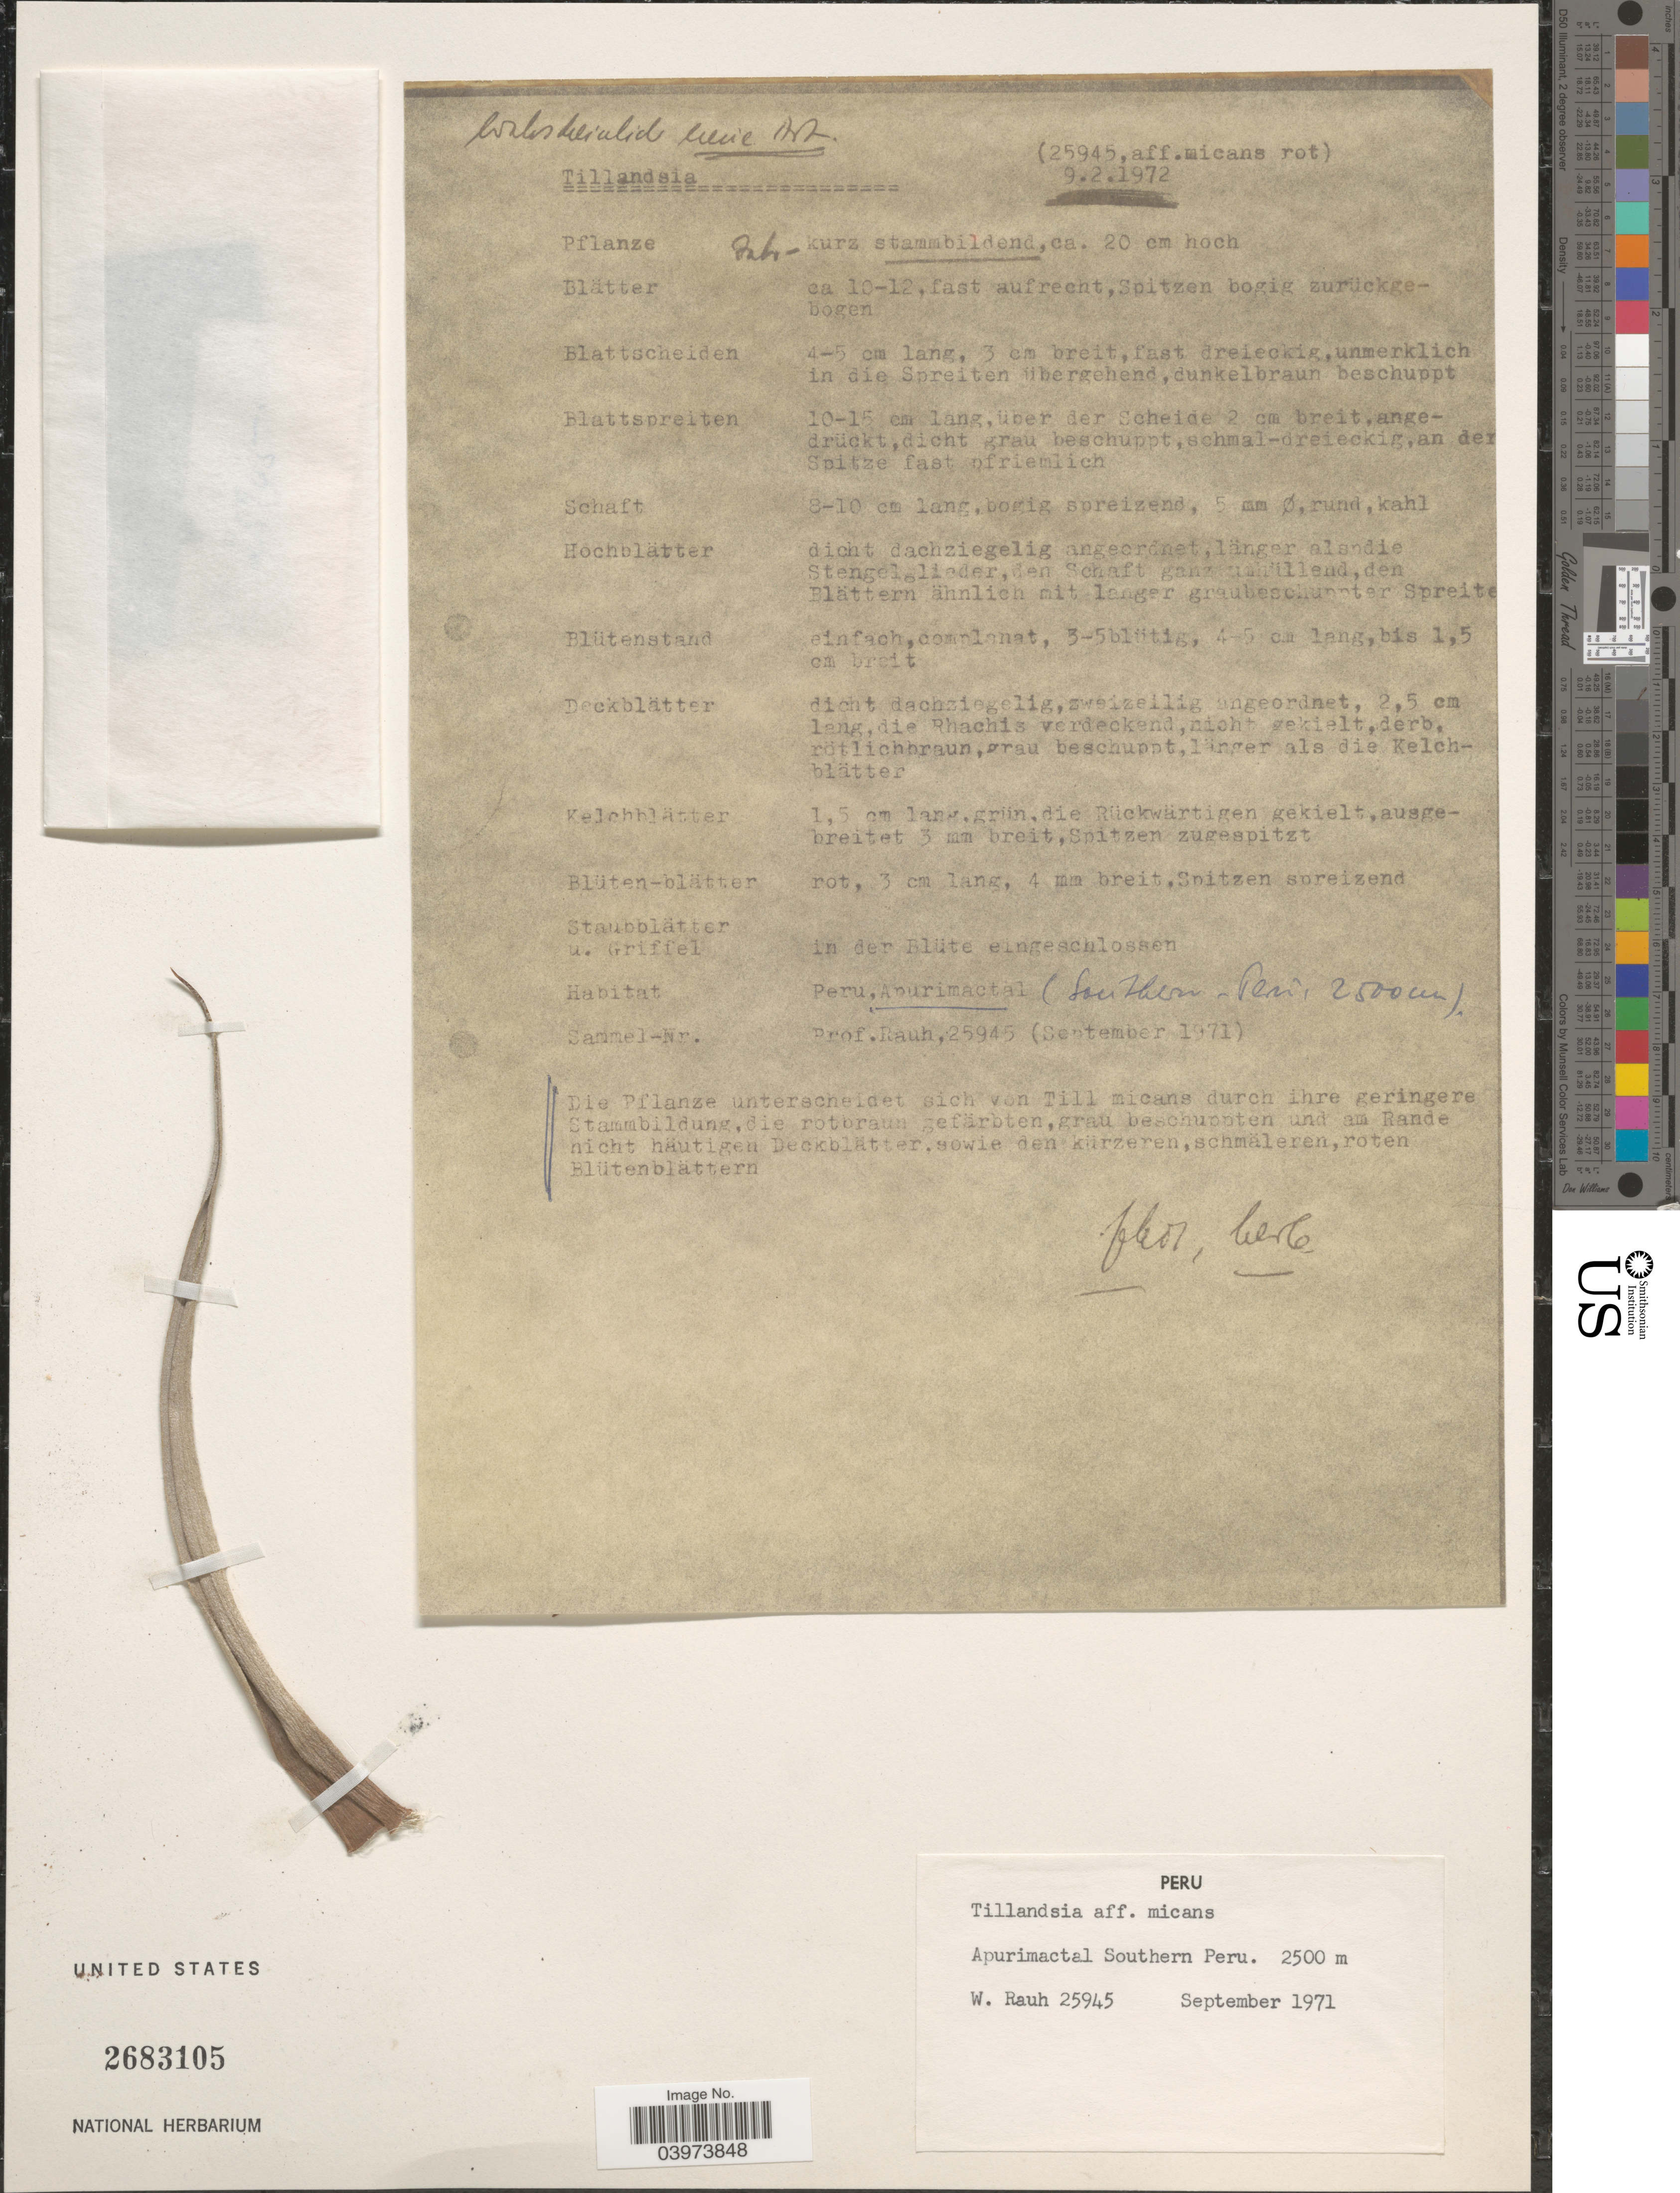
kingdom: Plantae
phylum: Tracheophyta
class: Liliopsida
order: Poales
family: Bromeliaceae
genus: Tillandsia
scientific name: Tillandsia micans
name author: L.B. Sm.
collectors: W. Rauh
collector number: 25945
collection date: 1971-09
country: Peru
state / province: Apurímac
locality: Apurimactal Southern Peru.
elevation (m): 2500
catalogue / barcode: US 2683105